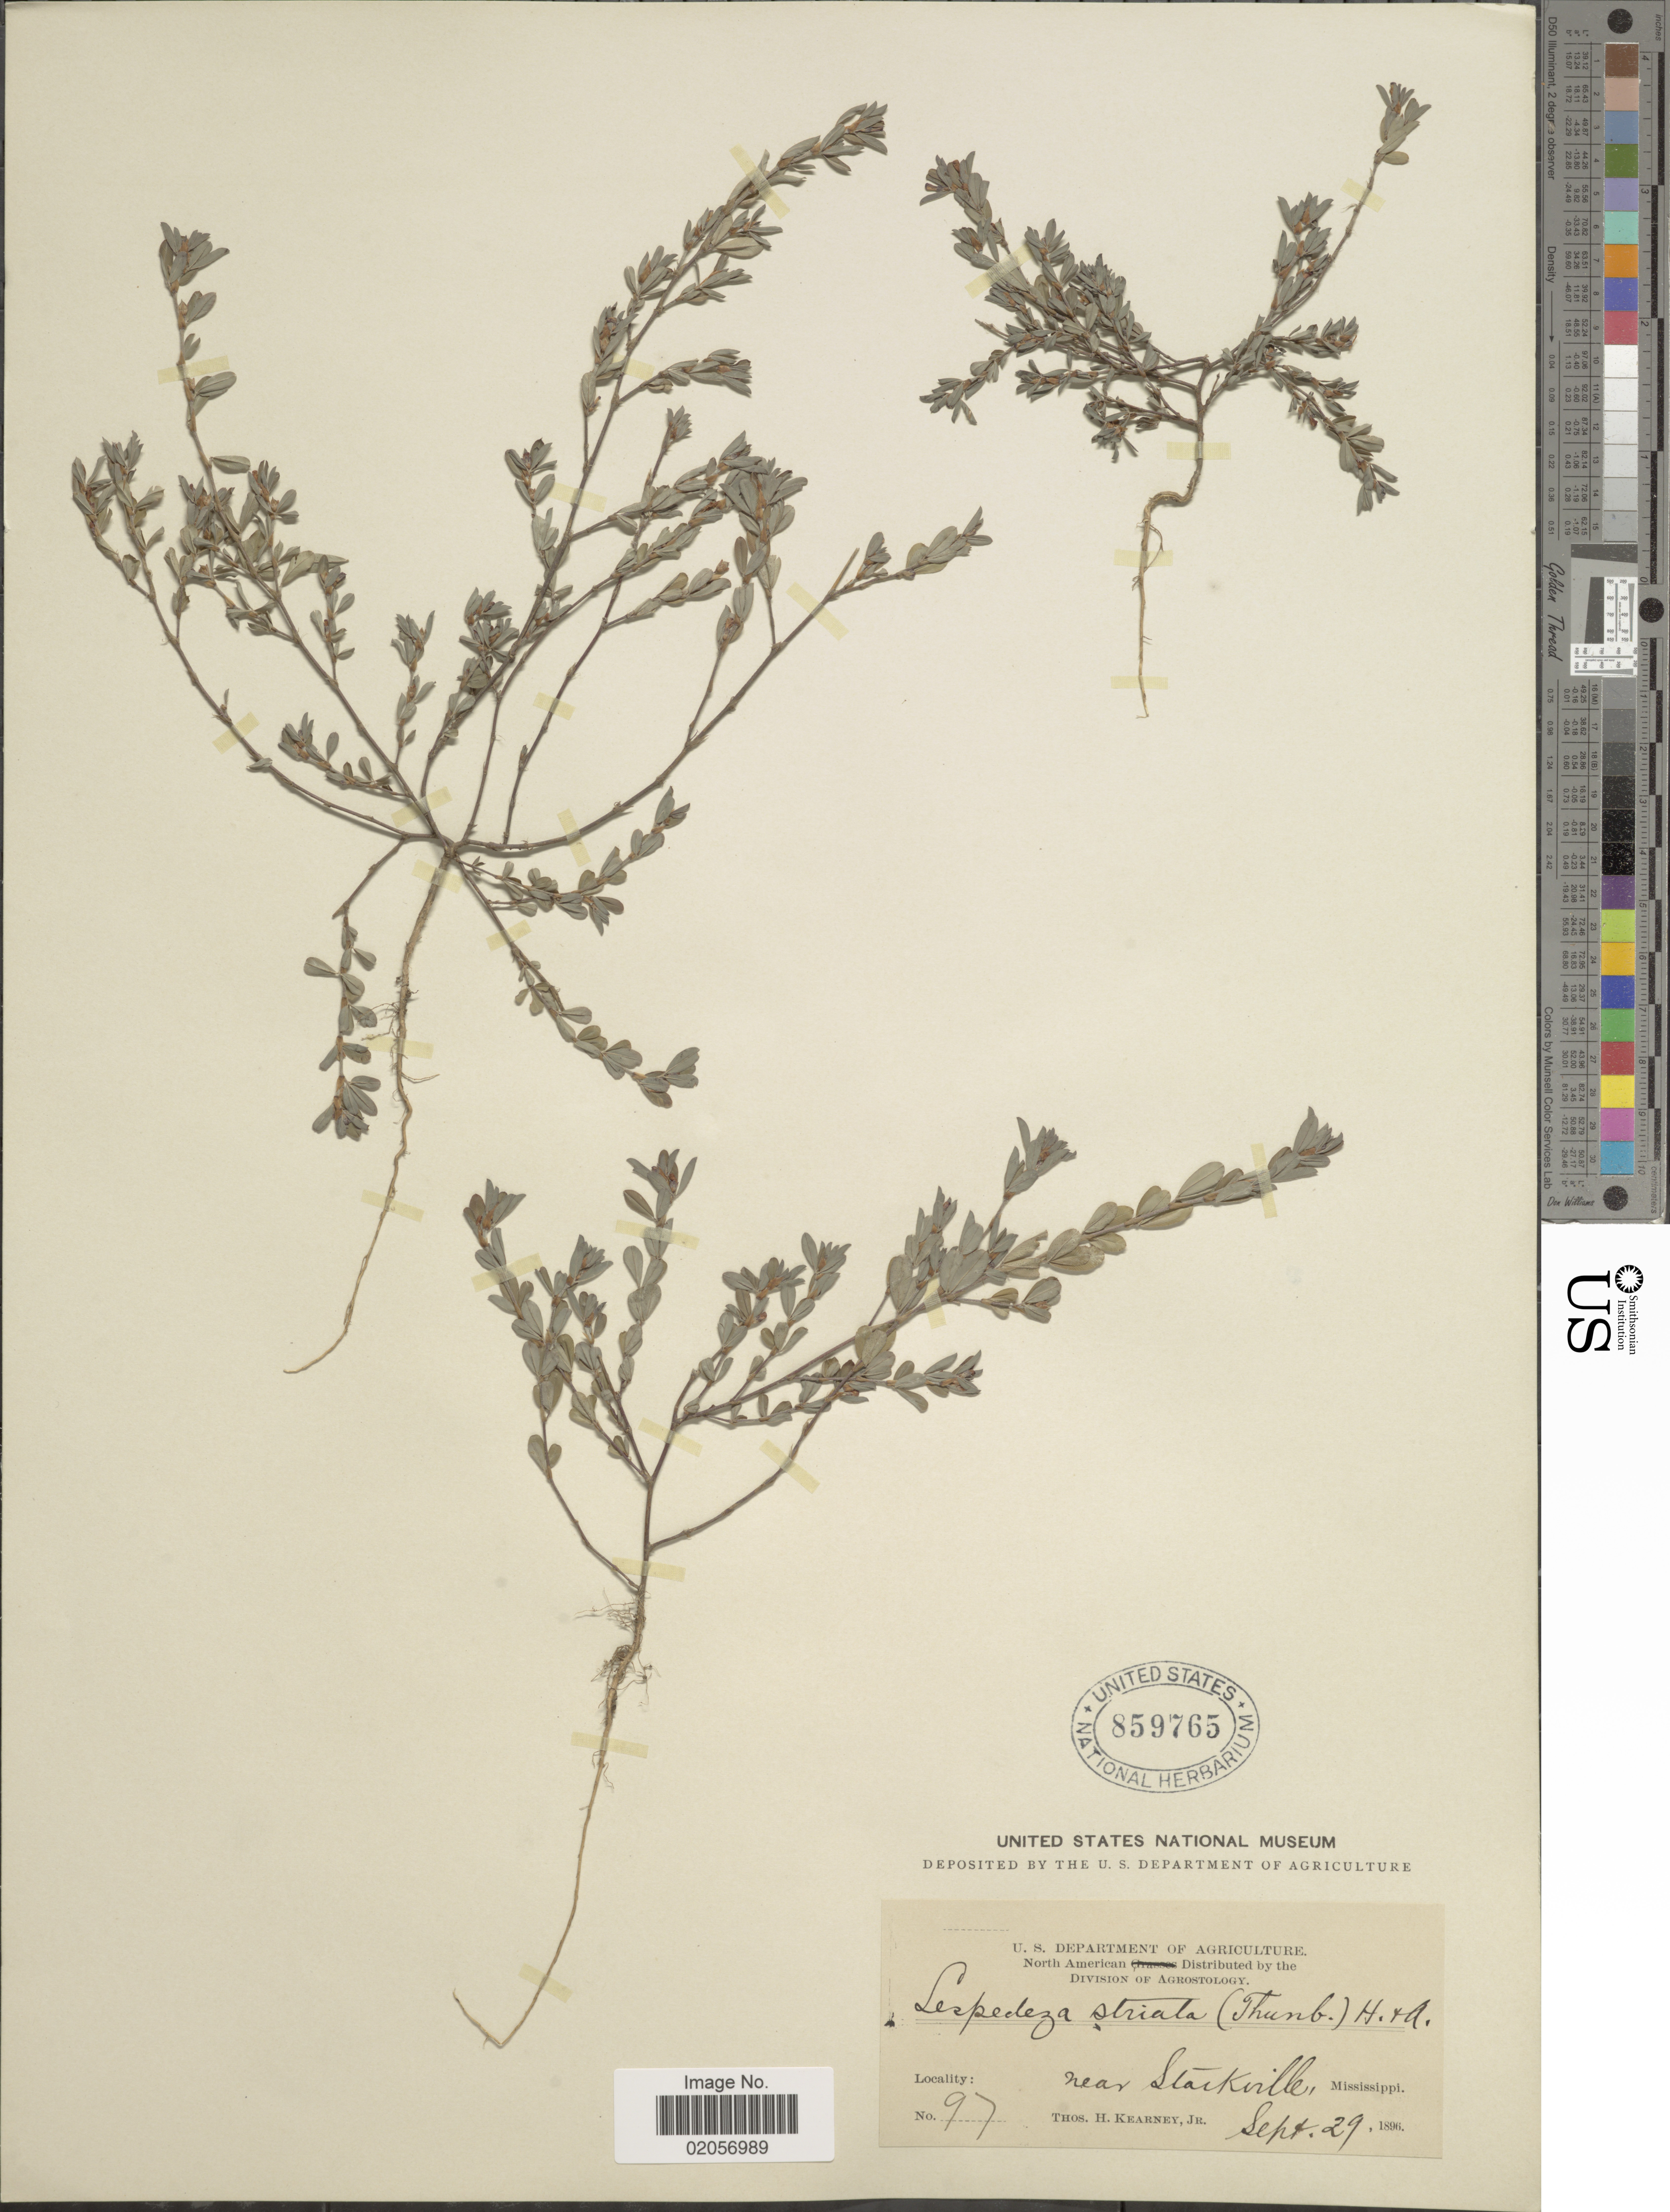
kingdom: Plantae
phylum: Tracheophyta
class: Magnoliopsida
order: Fabales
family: Fabaceae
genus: Kummerowia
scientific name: Kummerowia striata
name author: (Thunb.) Schindl.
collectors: T. H. Kearney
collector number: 97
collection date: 1896-09-29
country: United States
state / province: Mississippi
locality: Near Starkville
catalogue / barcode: US 859765